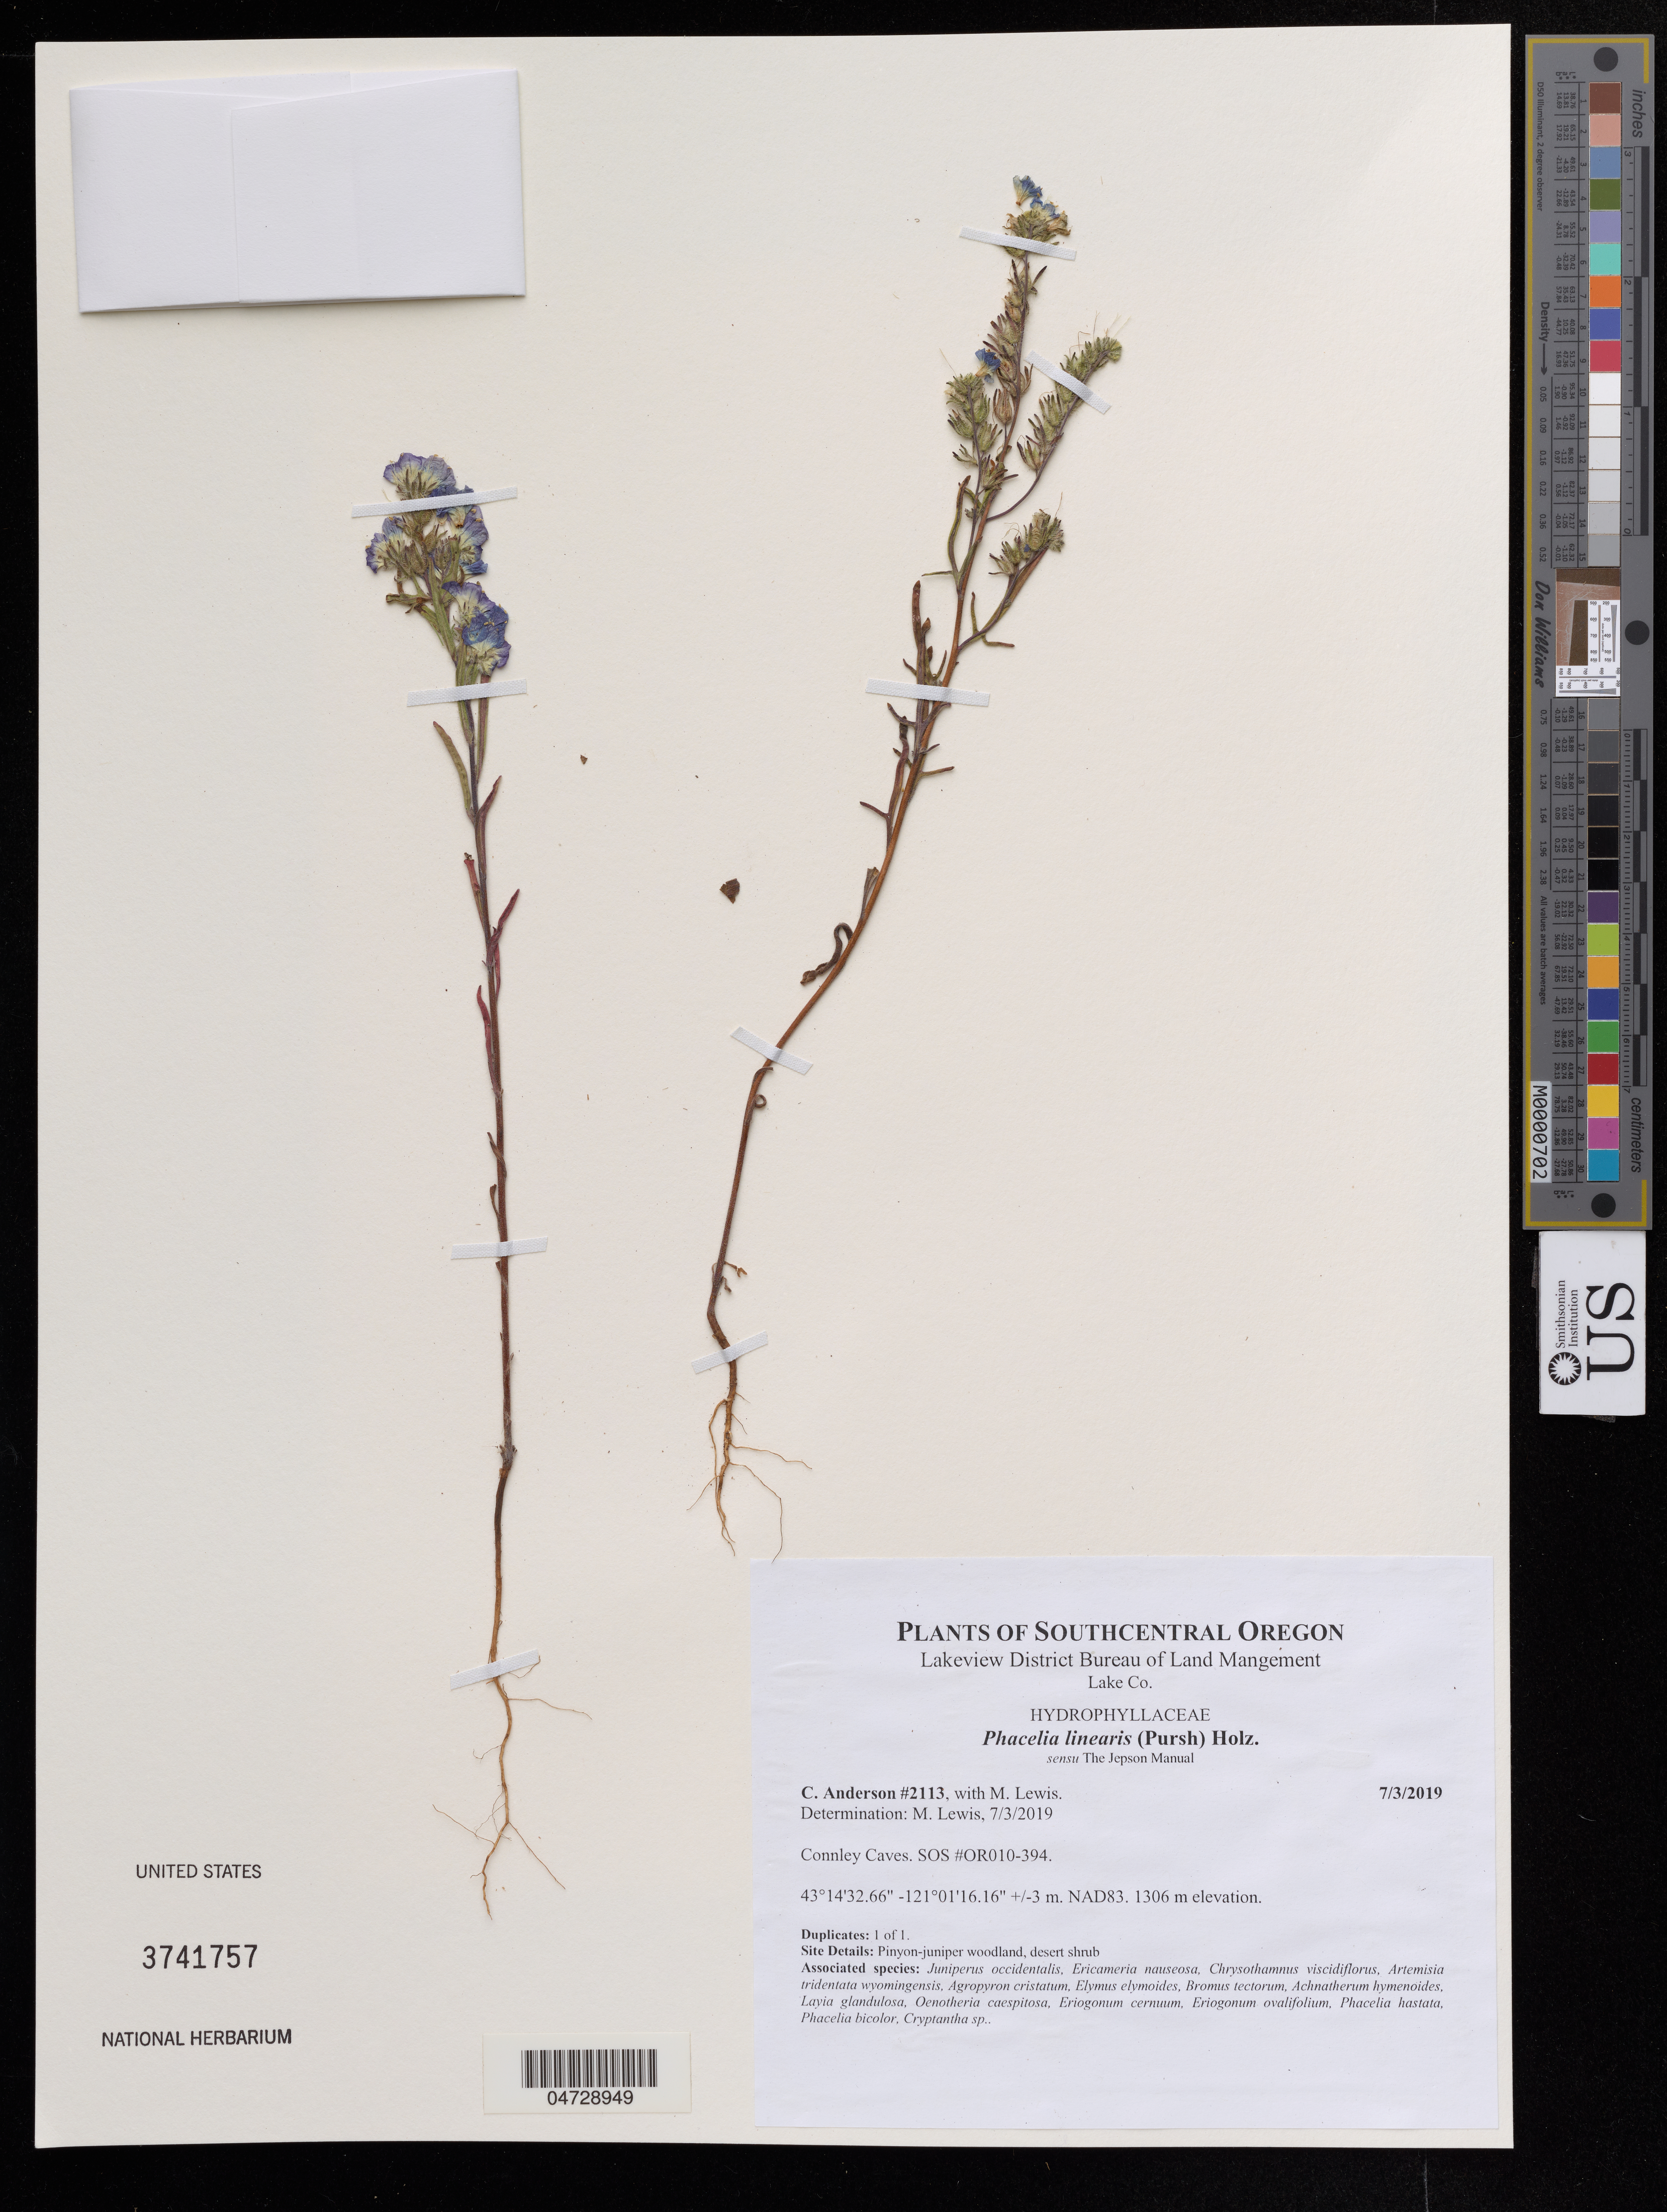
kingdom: Plantae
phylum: Tracheophyta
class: Magnoliopsida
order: Boraginales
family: Hydrophyllaceae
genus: Phacelia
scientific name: Phacelia linearis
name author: (Pursh) Holz.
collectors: C. Anderson & M. Lewis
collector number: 2113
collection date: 2019-07-03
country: United States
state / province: Oregon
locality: Southcentral Oregon, Lakeview District Bureau of Land Management, Lake Co, Connley Caves.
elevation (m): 1306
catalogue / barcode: US 3741757